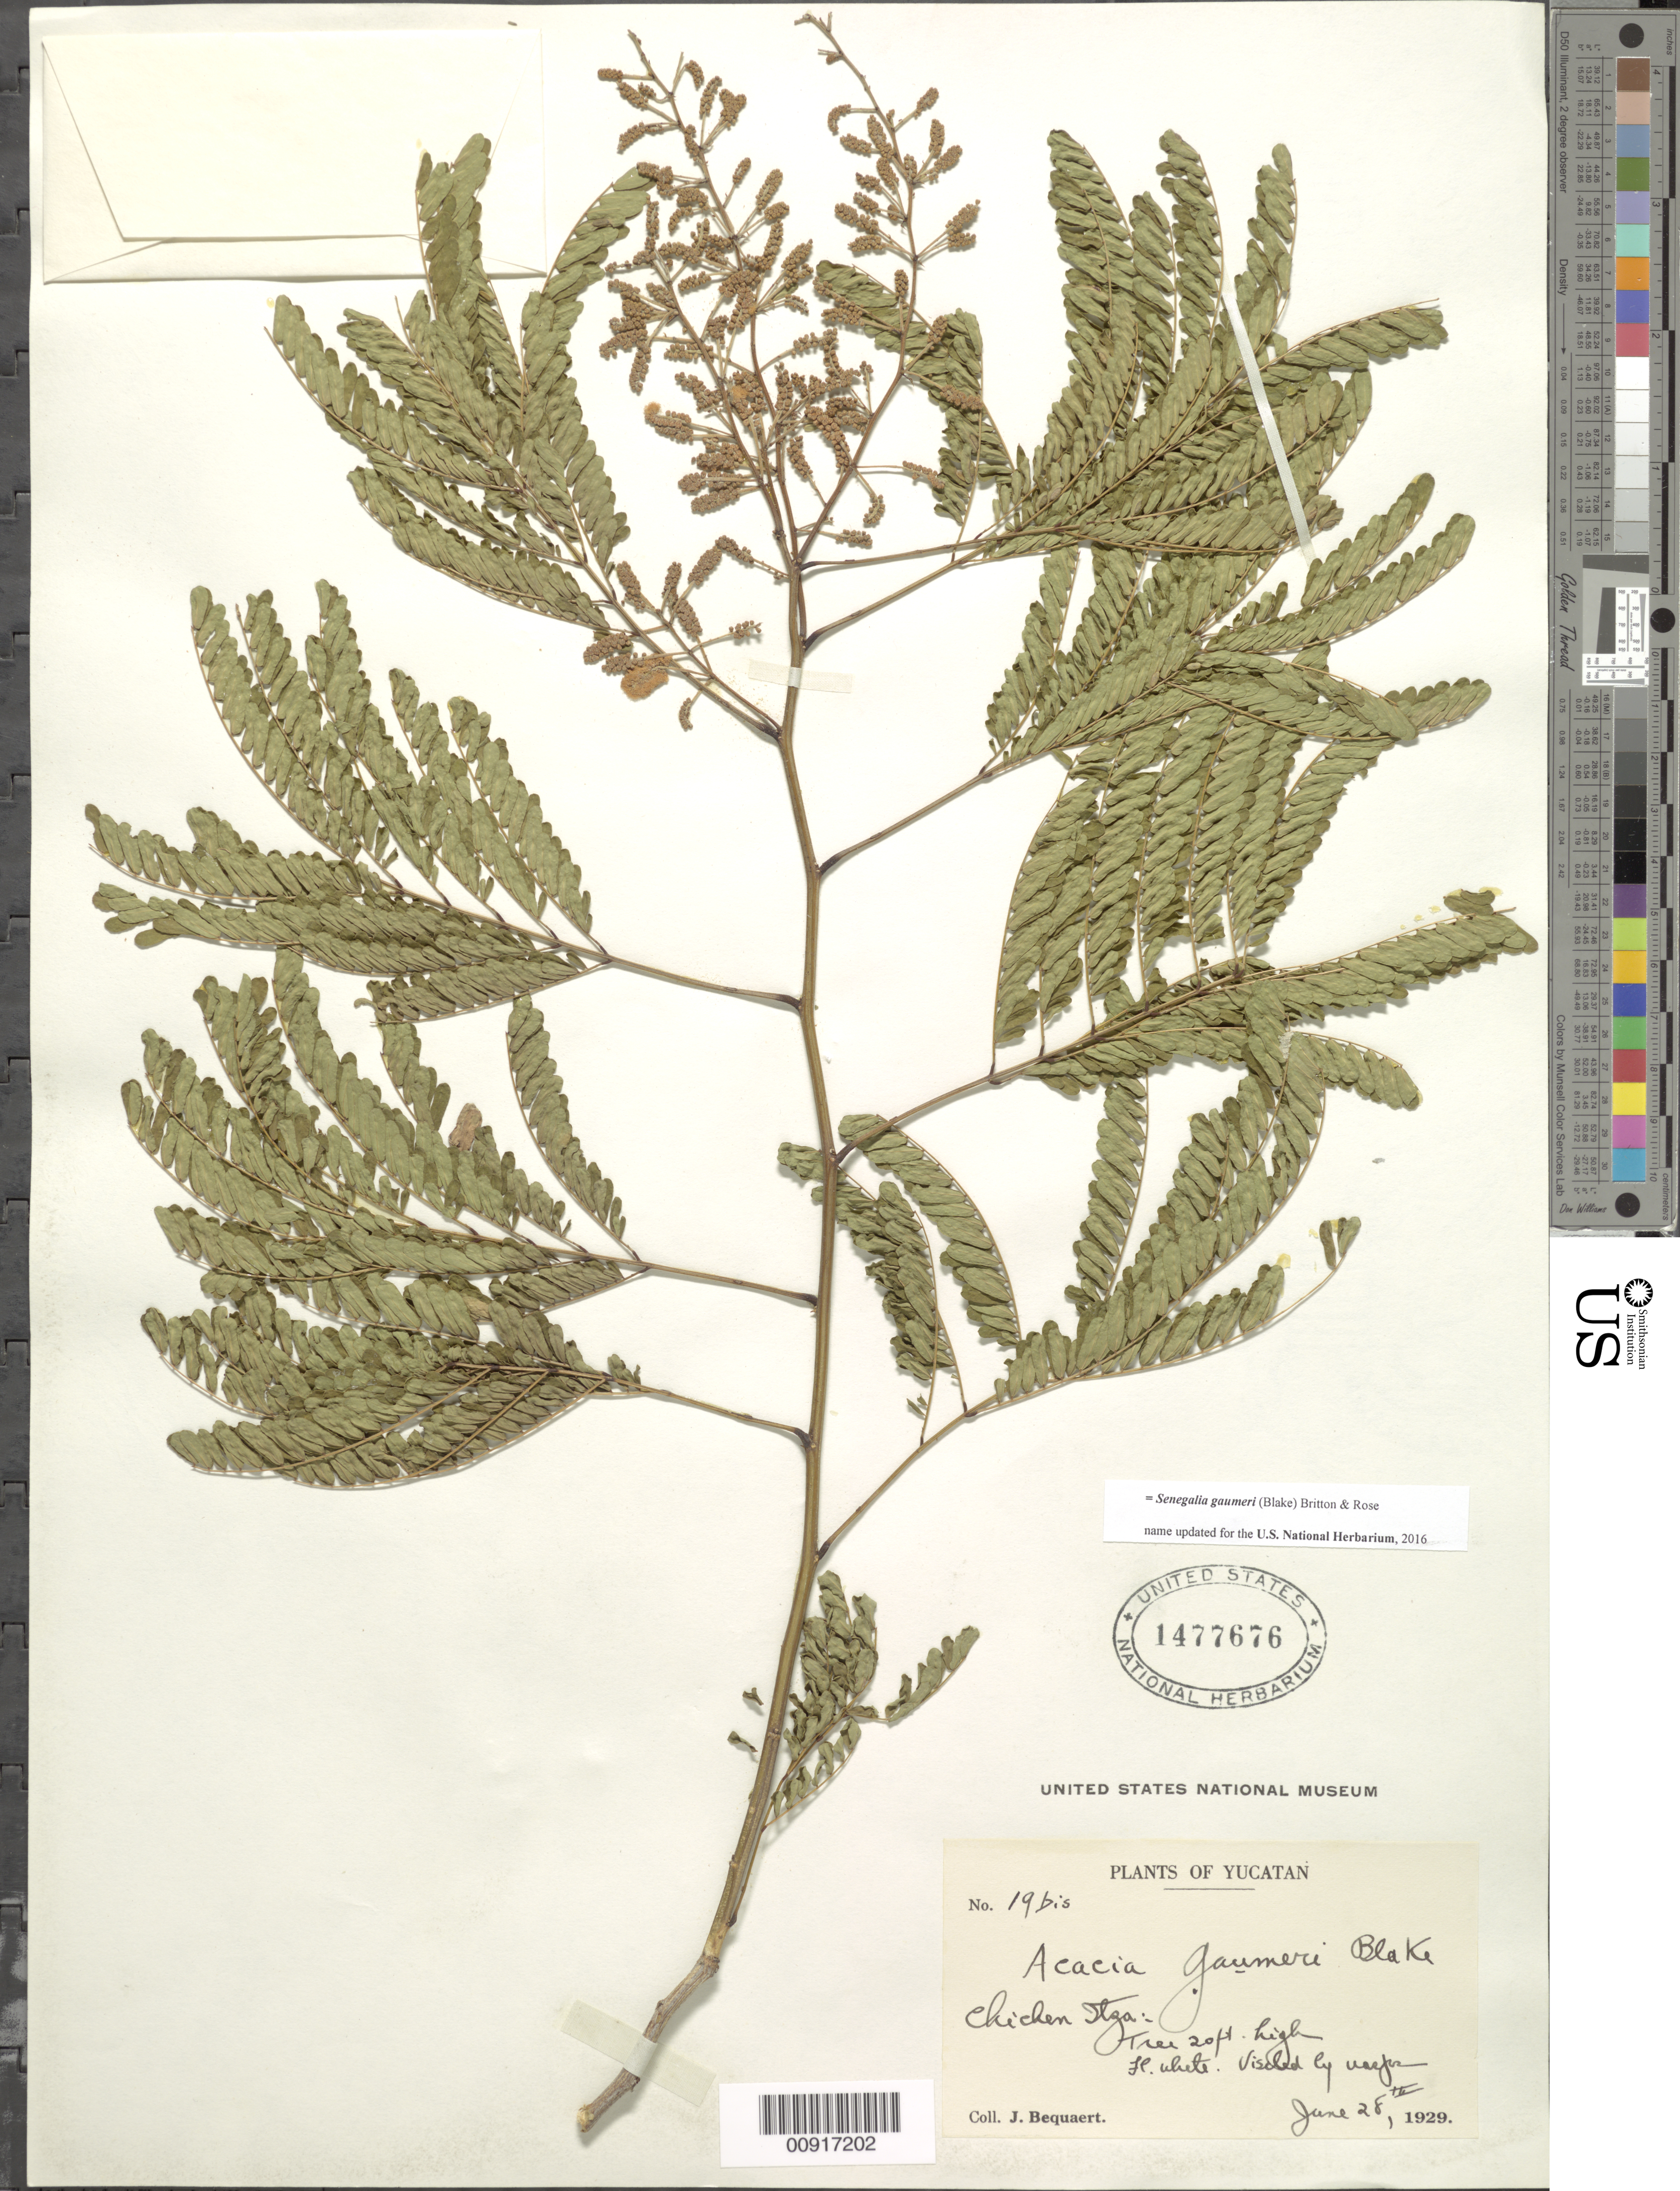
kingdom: Plantae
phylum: Tracheophyta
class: Magnoliopsida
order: Fabales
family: Fabaceae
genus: Senegalia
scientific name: Senegalia gaumeri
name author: (S.F. Blake) Britton & Rose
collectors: J. Bequaert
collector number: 19 bis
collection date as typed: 28 Jun 1929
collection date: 1929-06-28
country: Mexico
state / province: Yucatán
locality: Chichen Itza.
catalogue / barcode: US 1477676